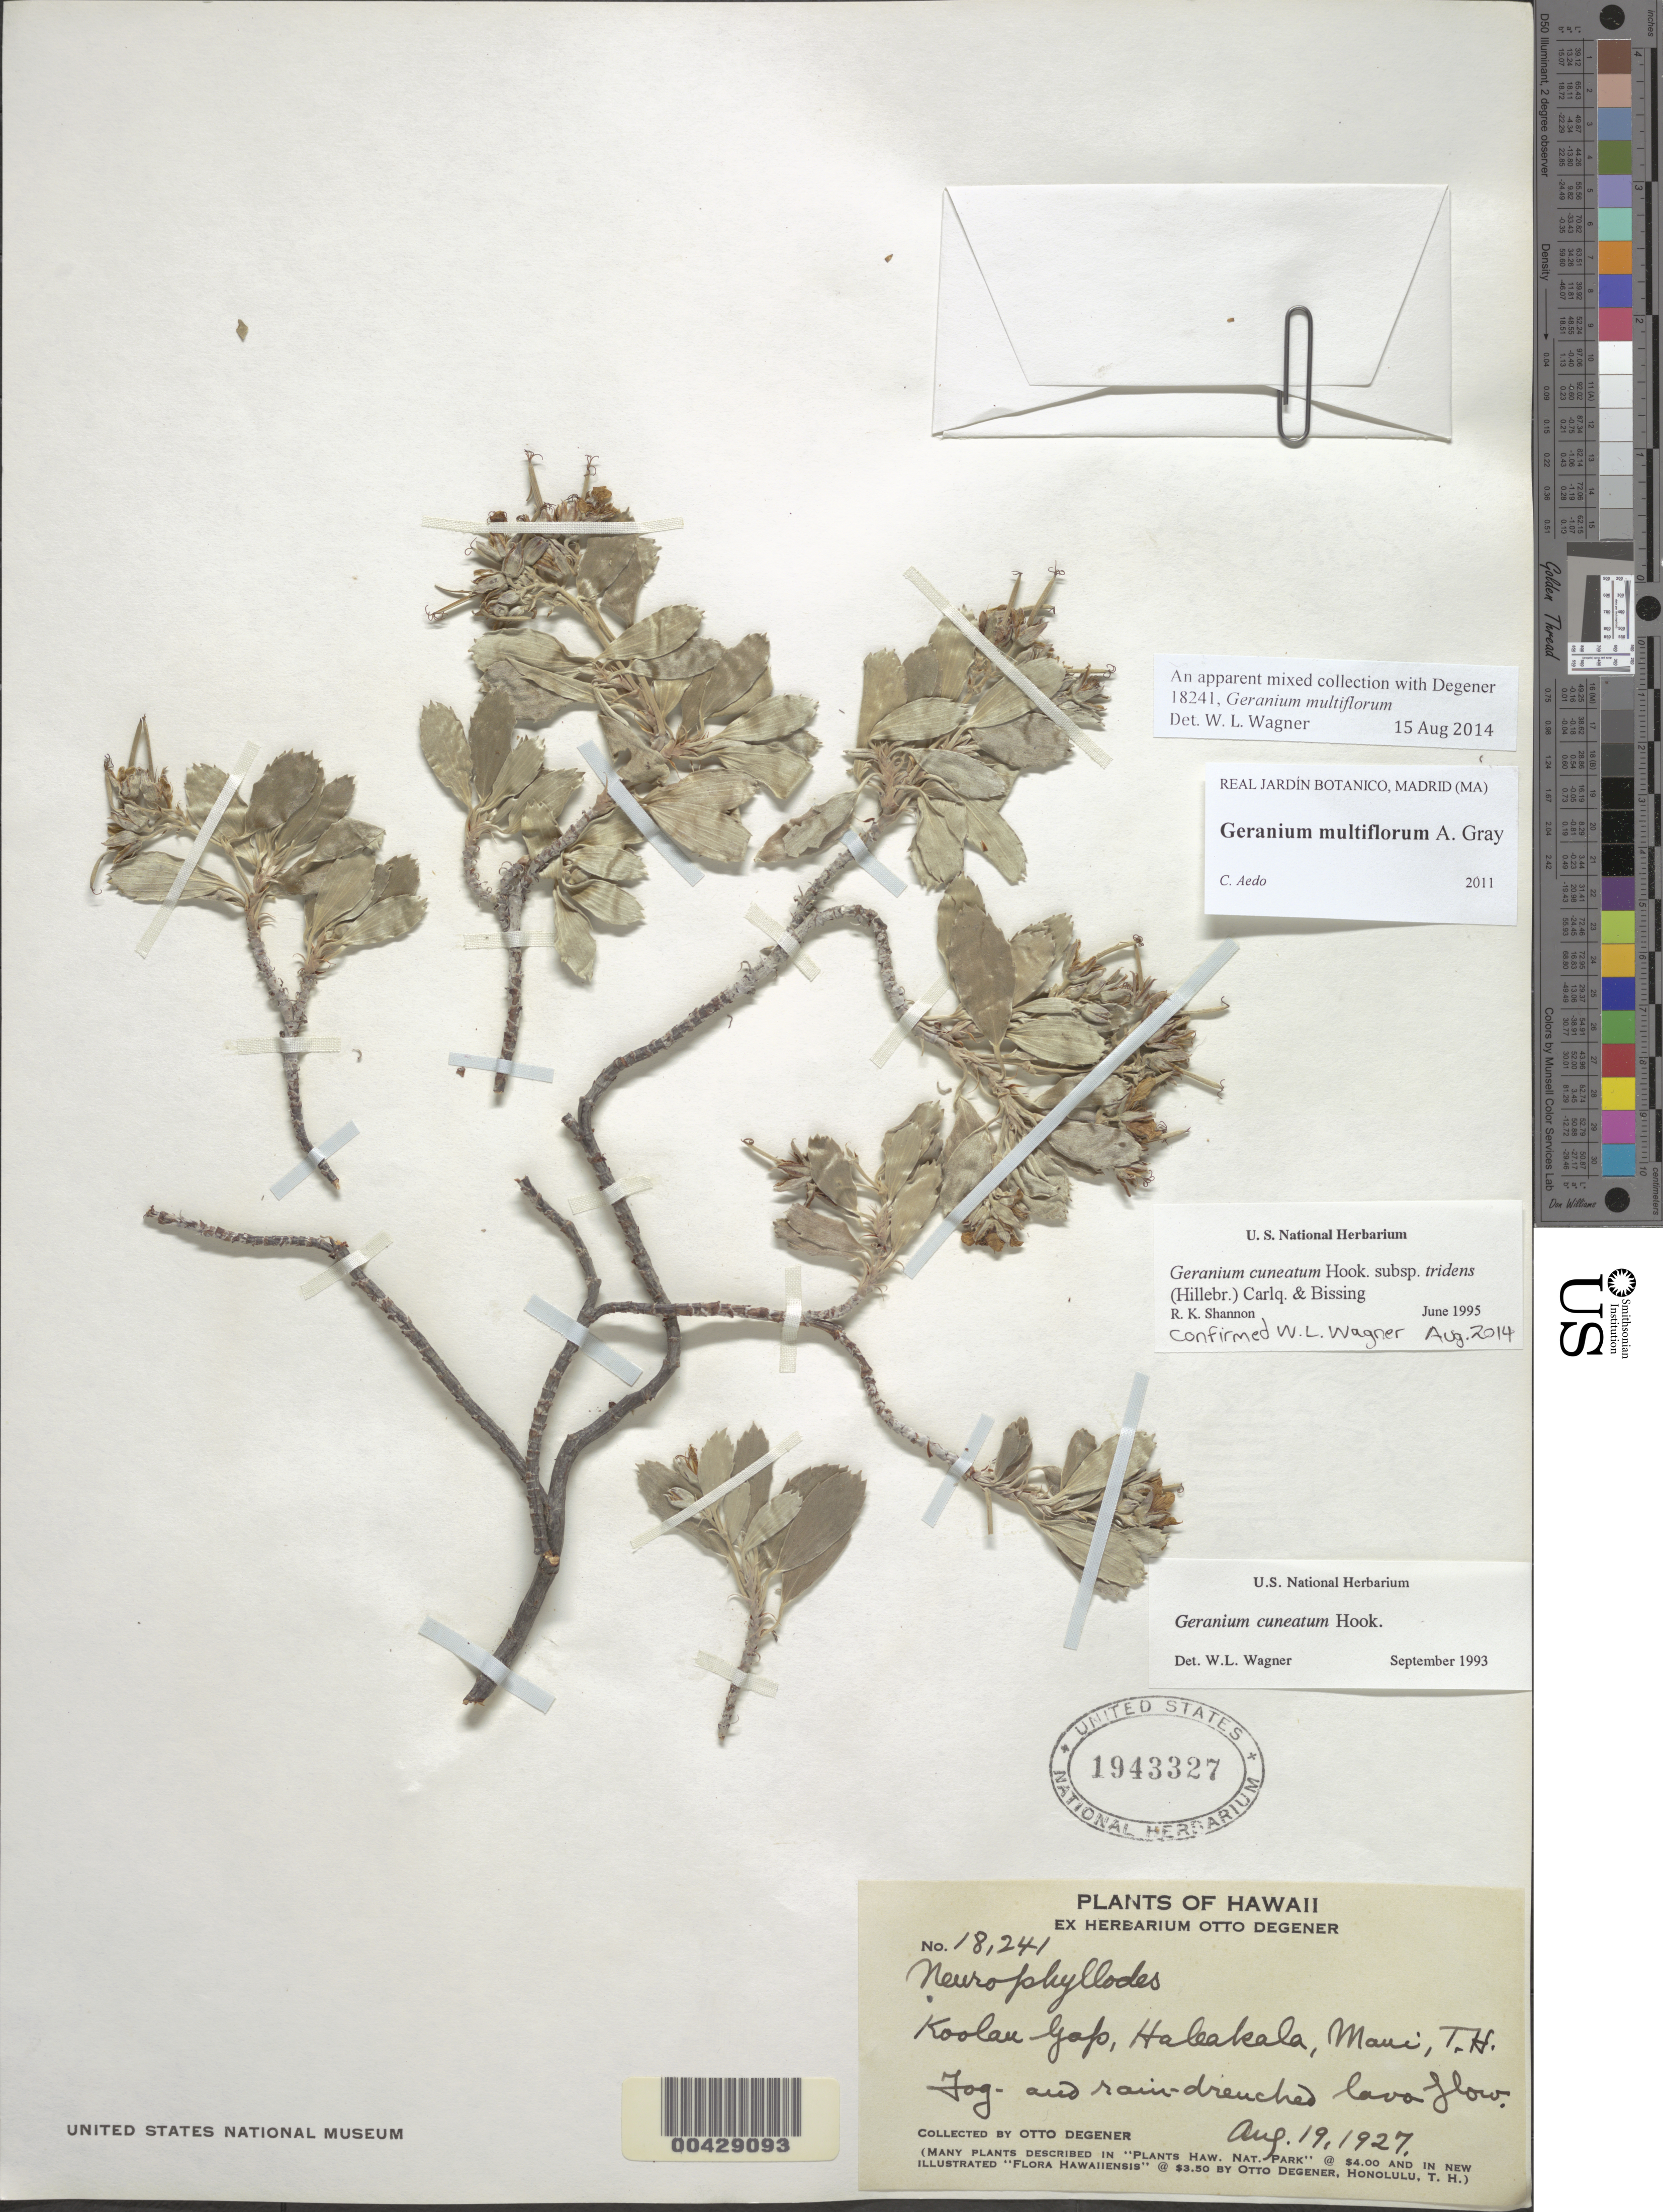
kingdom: Plantae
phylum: Tracheophyta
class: Magnoliopsida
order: Geraniales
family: Geraniaceae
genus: Geranium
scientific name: Geranium cuneatum subsp. tridens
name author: (Hillebr.) Carlquist & Bissing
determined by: Wagner, W. L., (BOT), Smithsonian Institution - National Museum of Natural History (UNITED STATES)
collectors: O. Degener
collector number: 18241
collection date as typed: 19 Aug 1927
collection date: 1927-08-19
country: United States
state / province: Hawaii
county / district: Maui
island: Maui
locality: Koolau Gap, Haleakala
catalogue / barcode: US 1943327